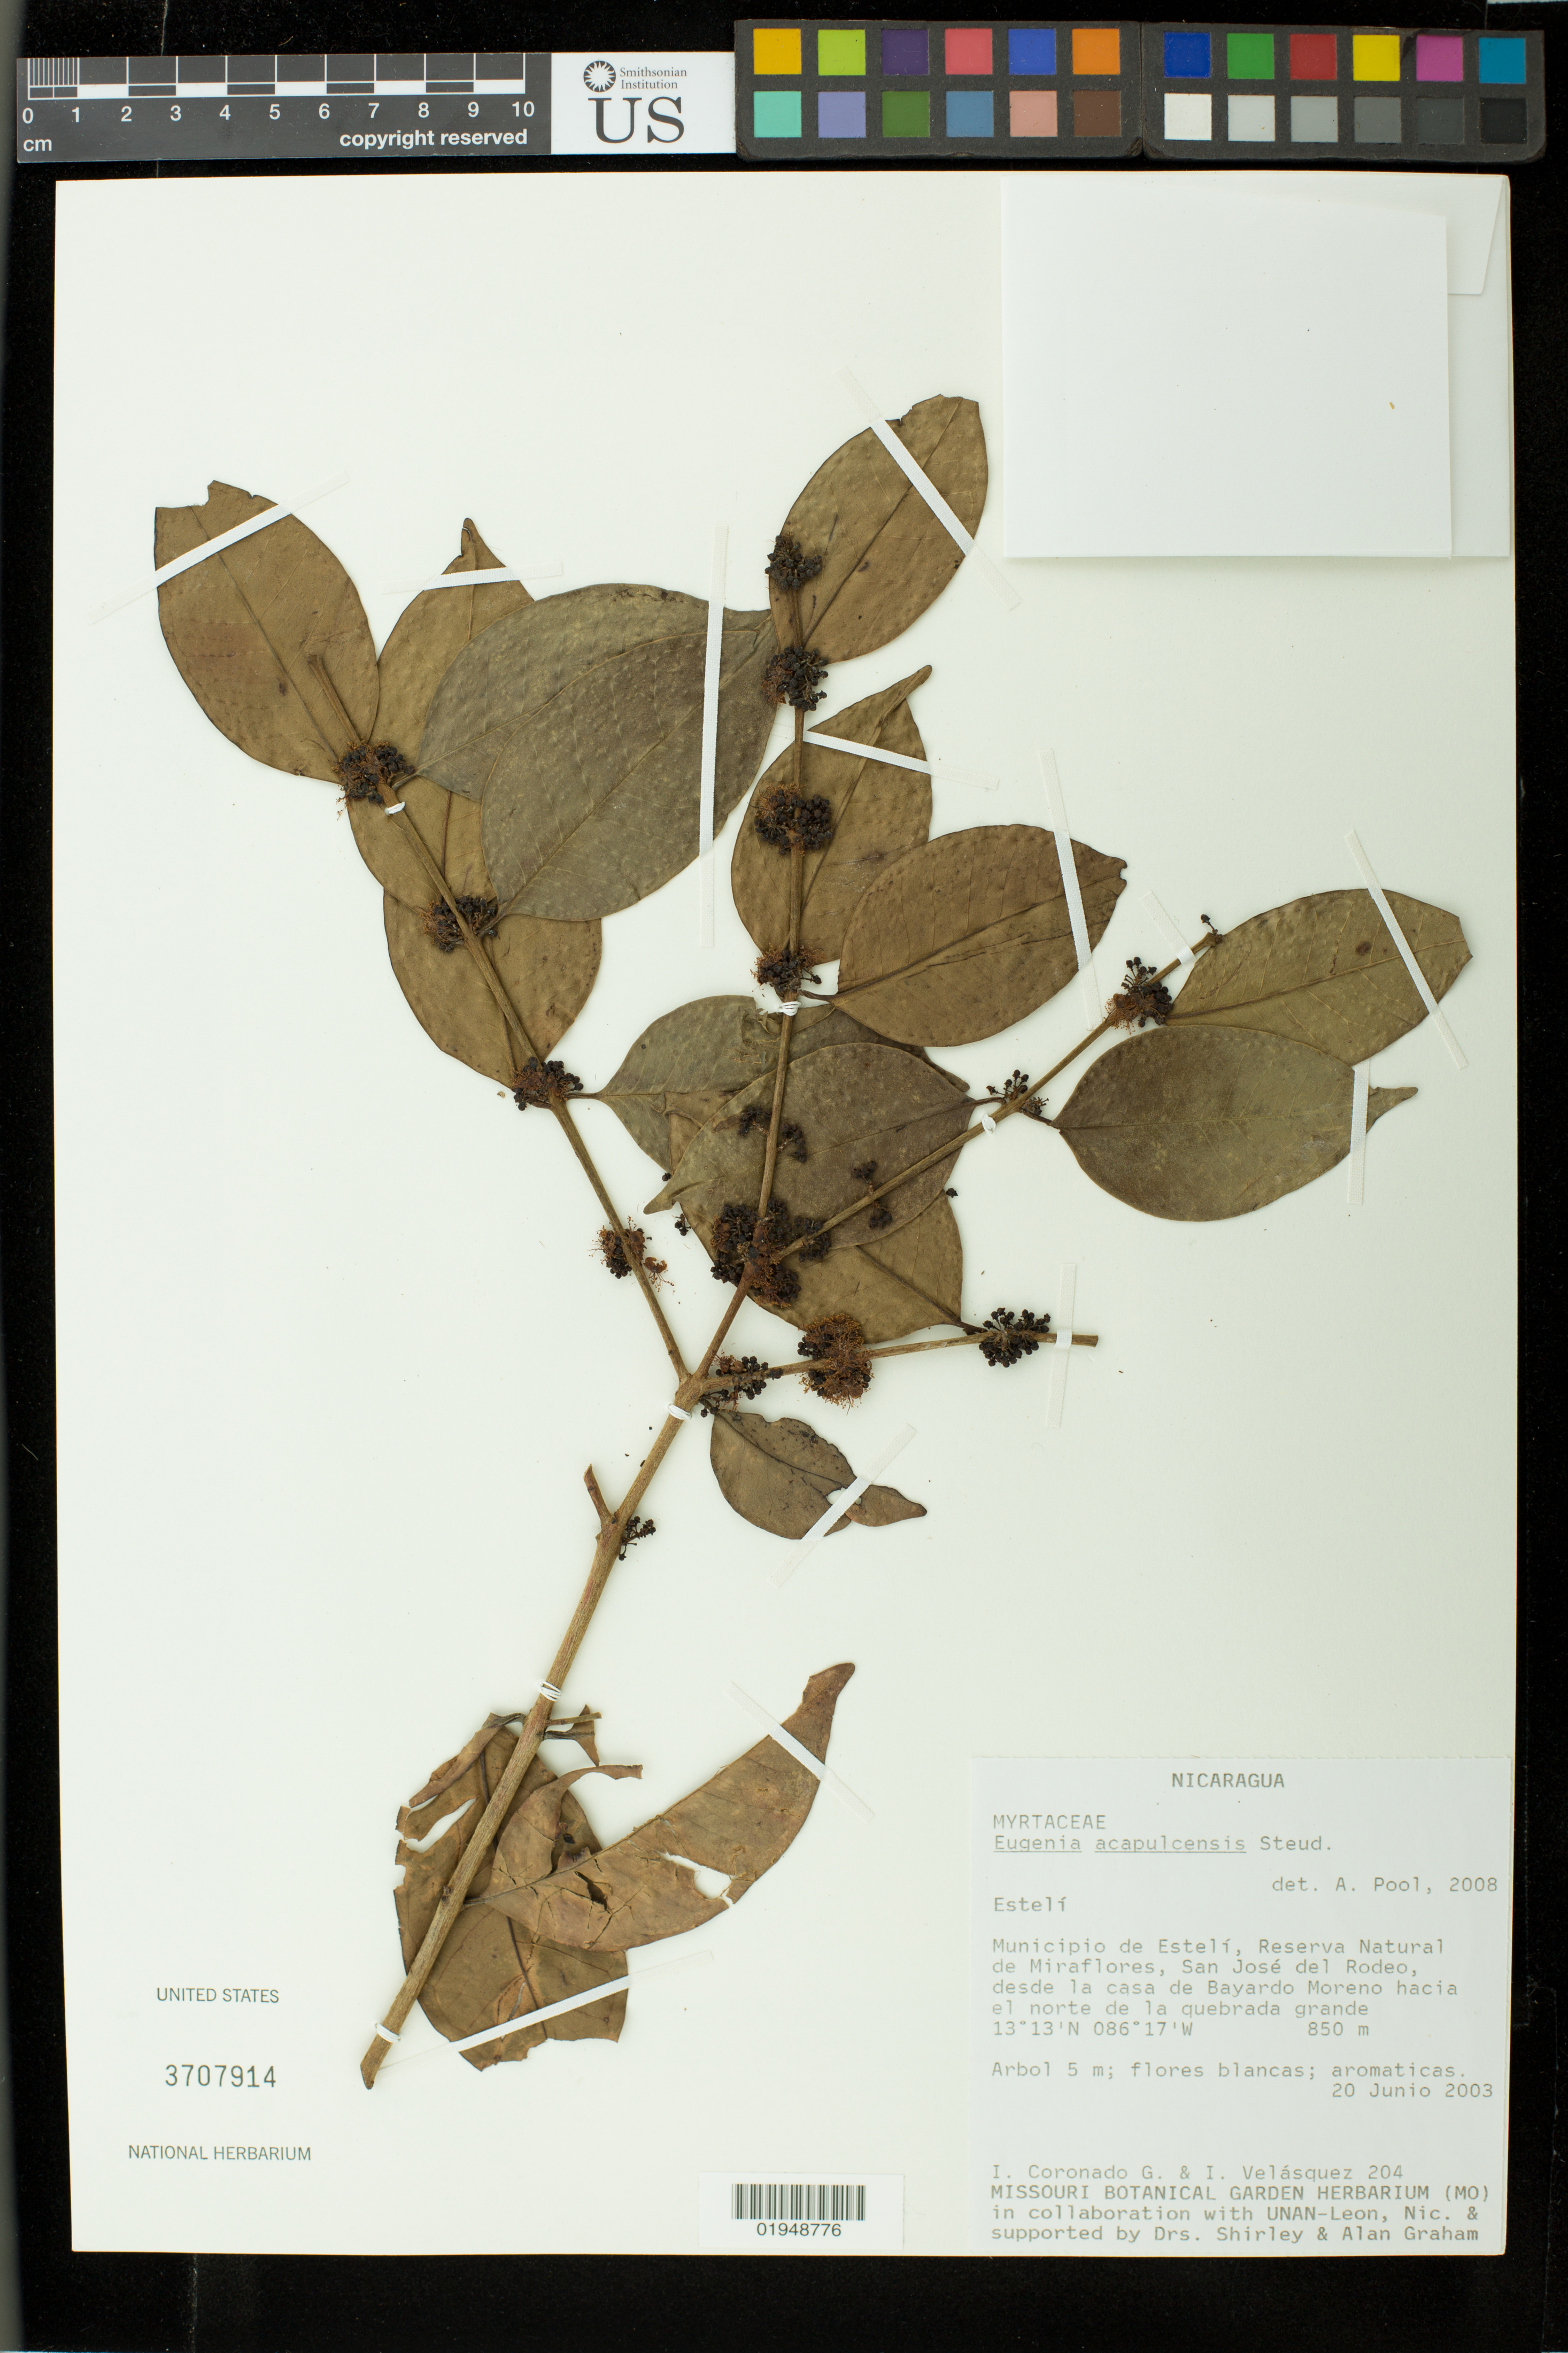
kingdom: Plantae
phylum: Tracheophyta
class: Magnoliopsida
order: Myrtales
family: Myrtaceae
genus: Eugenia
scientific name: Eugenia acapulcensis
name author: Steud.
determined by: Pool, A., (MO), Missouri Botanical Garden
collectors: I. Coronado & I. Velásquez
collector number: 204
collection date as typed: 20 Junio 2003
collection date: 2003-06-20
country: Nicaragua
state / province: Estelí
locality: Reserva natural de Miraflor, San Jose del Rodeo, desde la casa de Bayardo Moreno hacia el norte de la quebrada grande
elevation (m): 850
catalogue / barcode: US 3707914